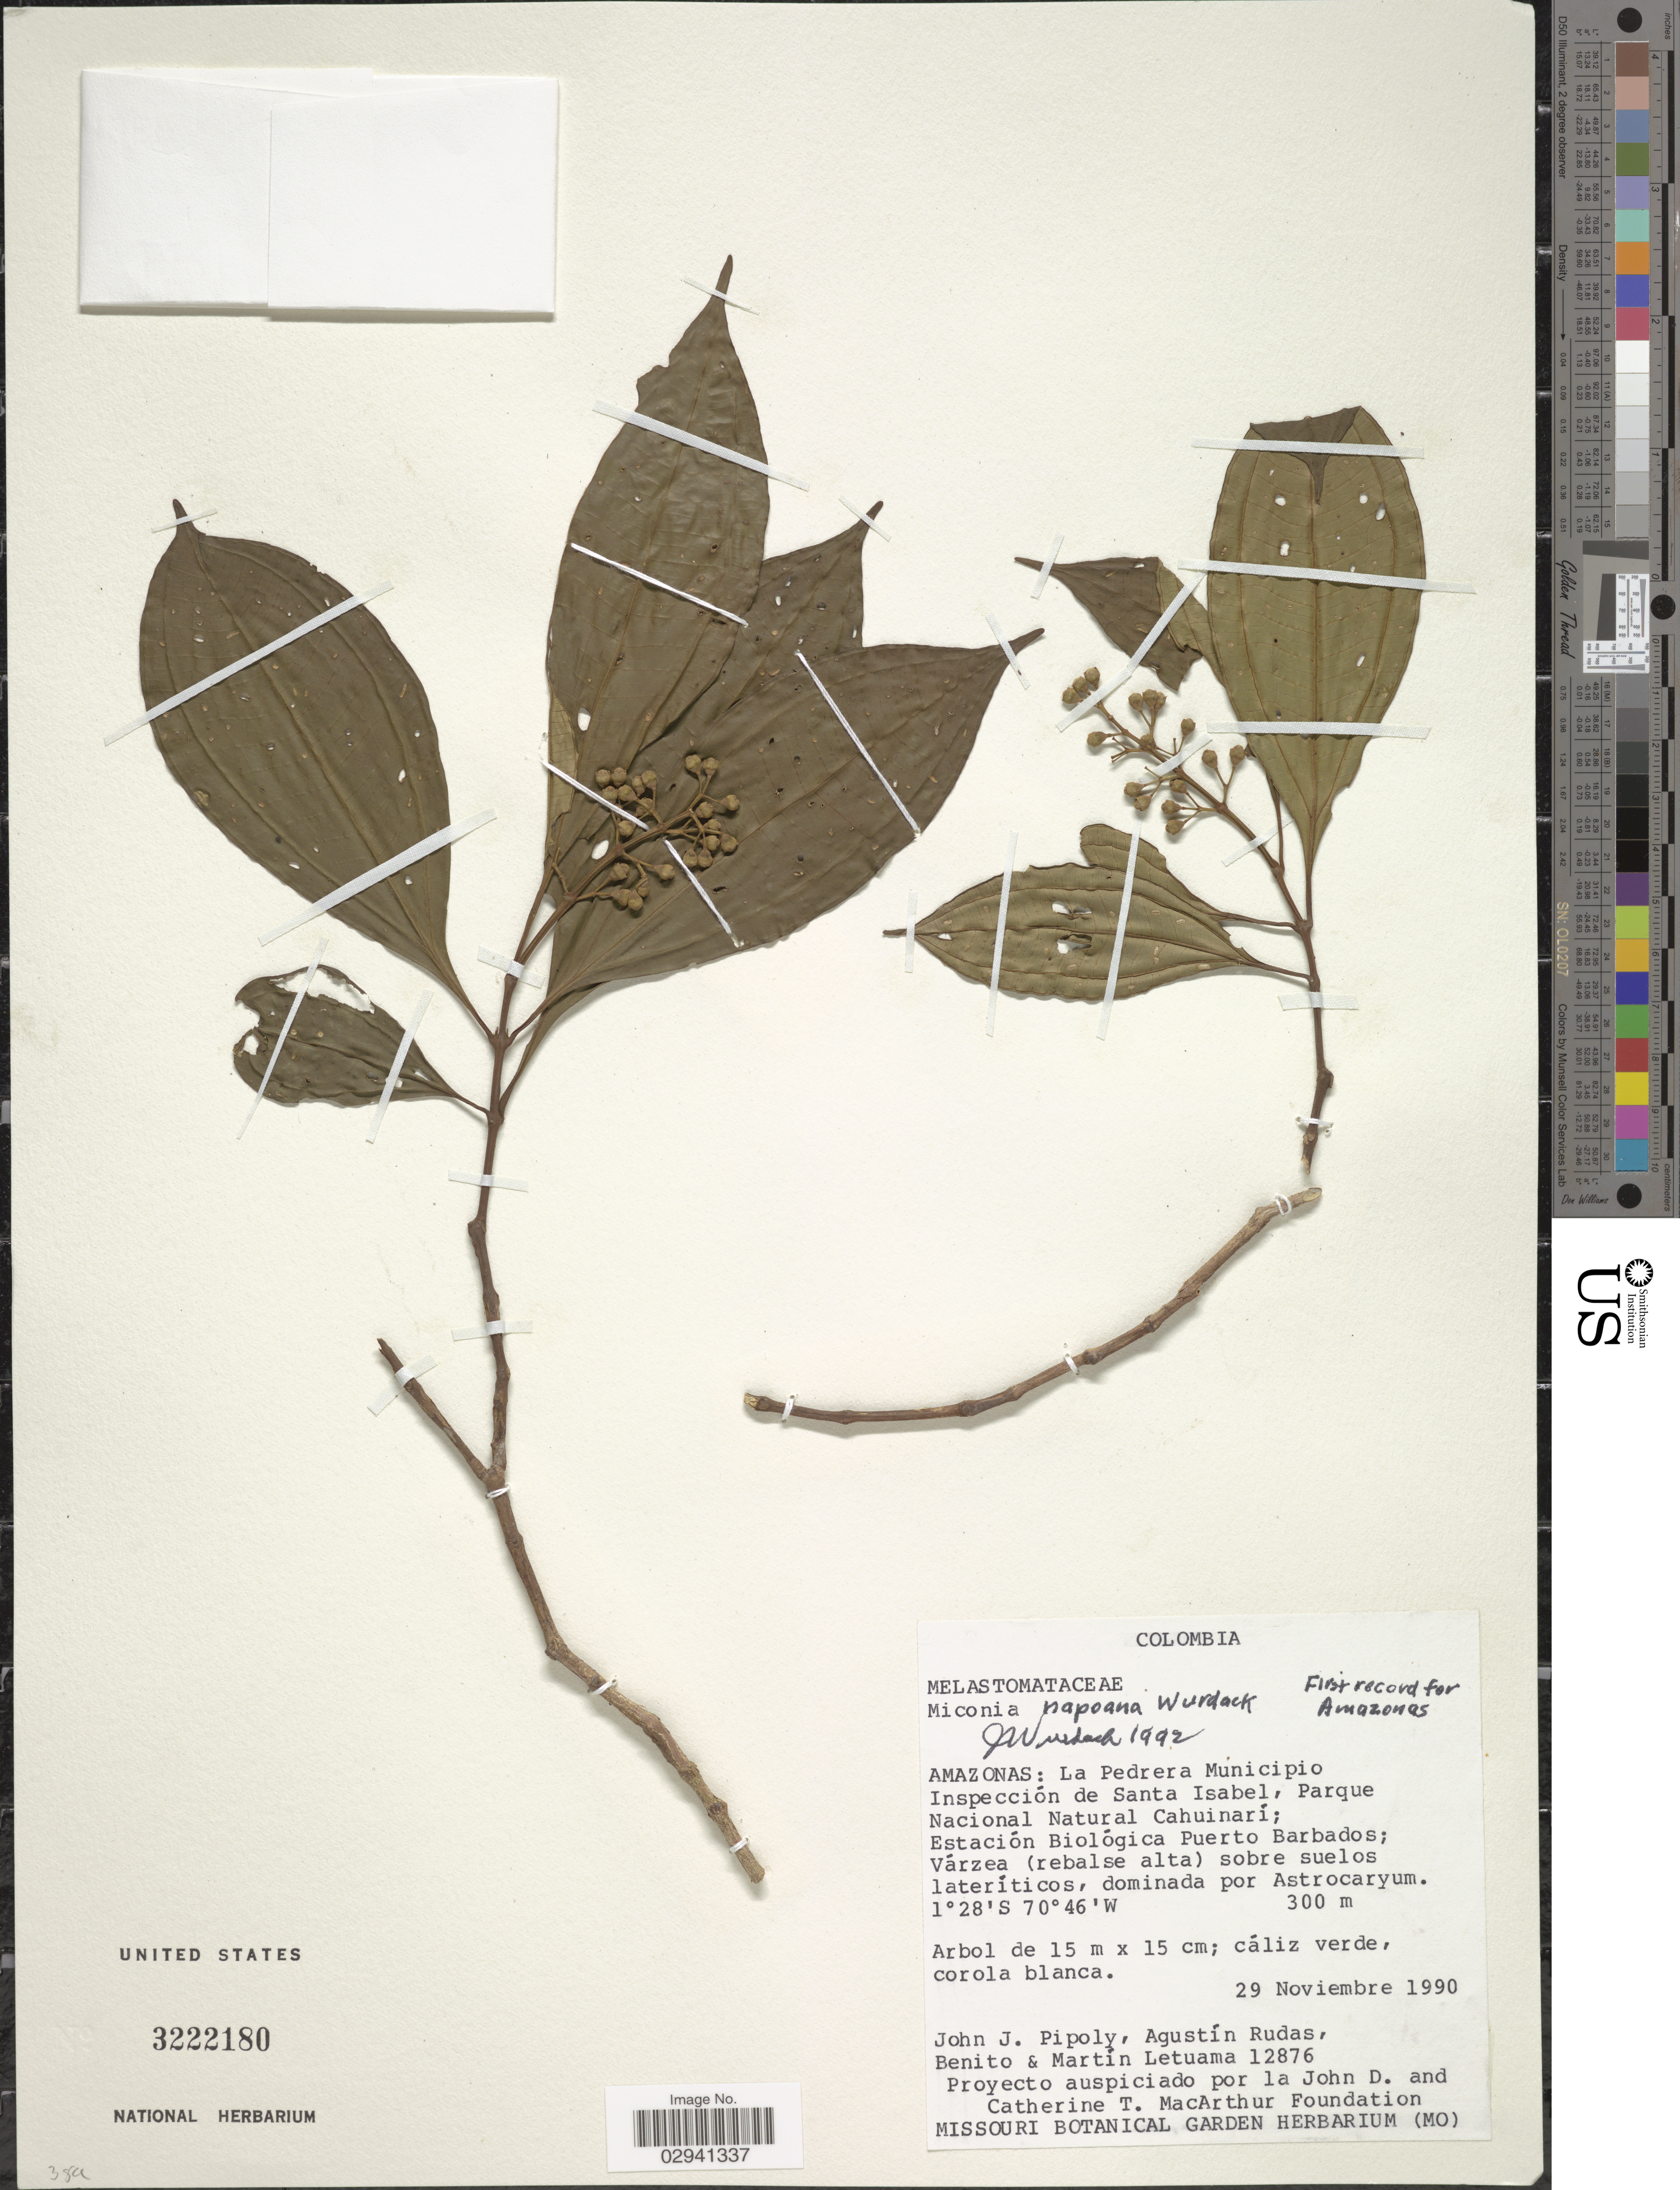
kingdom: Plantae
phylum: Tracheophyta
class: Magnoliopsida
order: Myrtales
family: Melastomataceae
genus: Miconia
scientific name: Miconia napoana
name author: Wurdack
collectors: J. J. Pipoly, A. Rudas, B. Letuama & M. Letuama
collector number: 12876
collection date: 1990-11-29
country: Colombia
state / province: Amazônas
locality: La Pedrera Municipio Inspección de Santa Isabel, Parque Nacional Natural Cahuinarí, Estación Biológica Puerto Barbados, Várzea (rebalse alta).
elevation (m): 300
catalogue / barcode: US 3222180